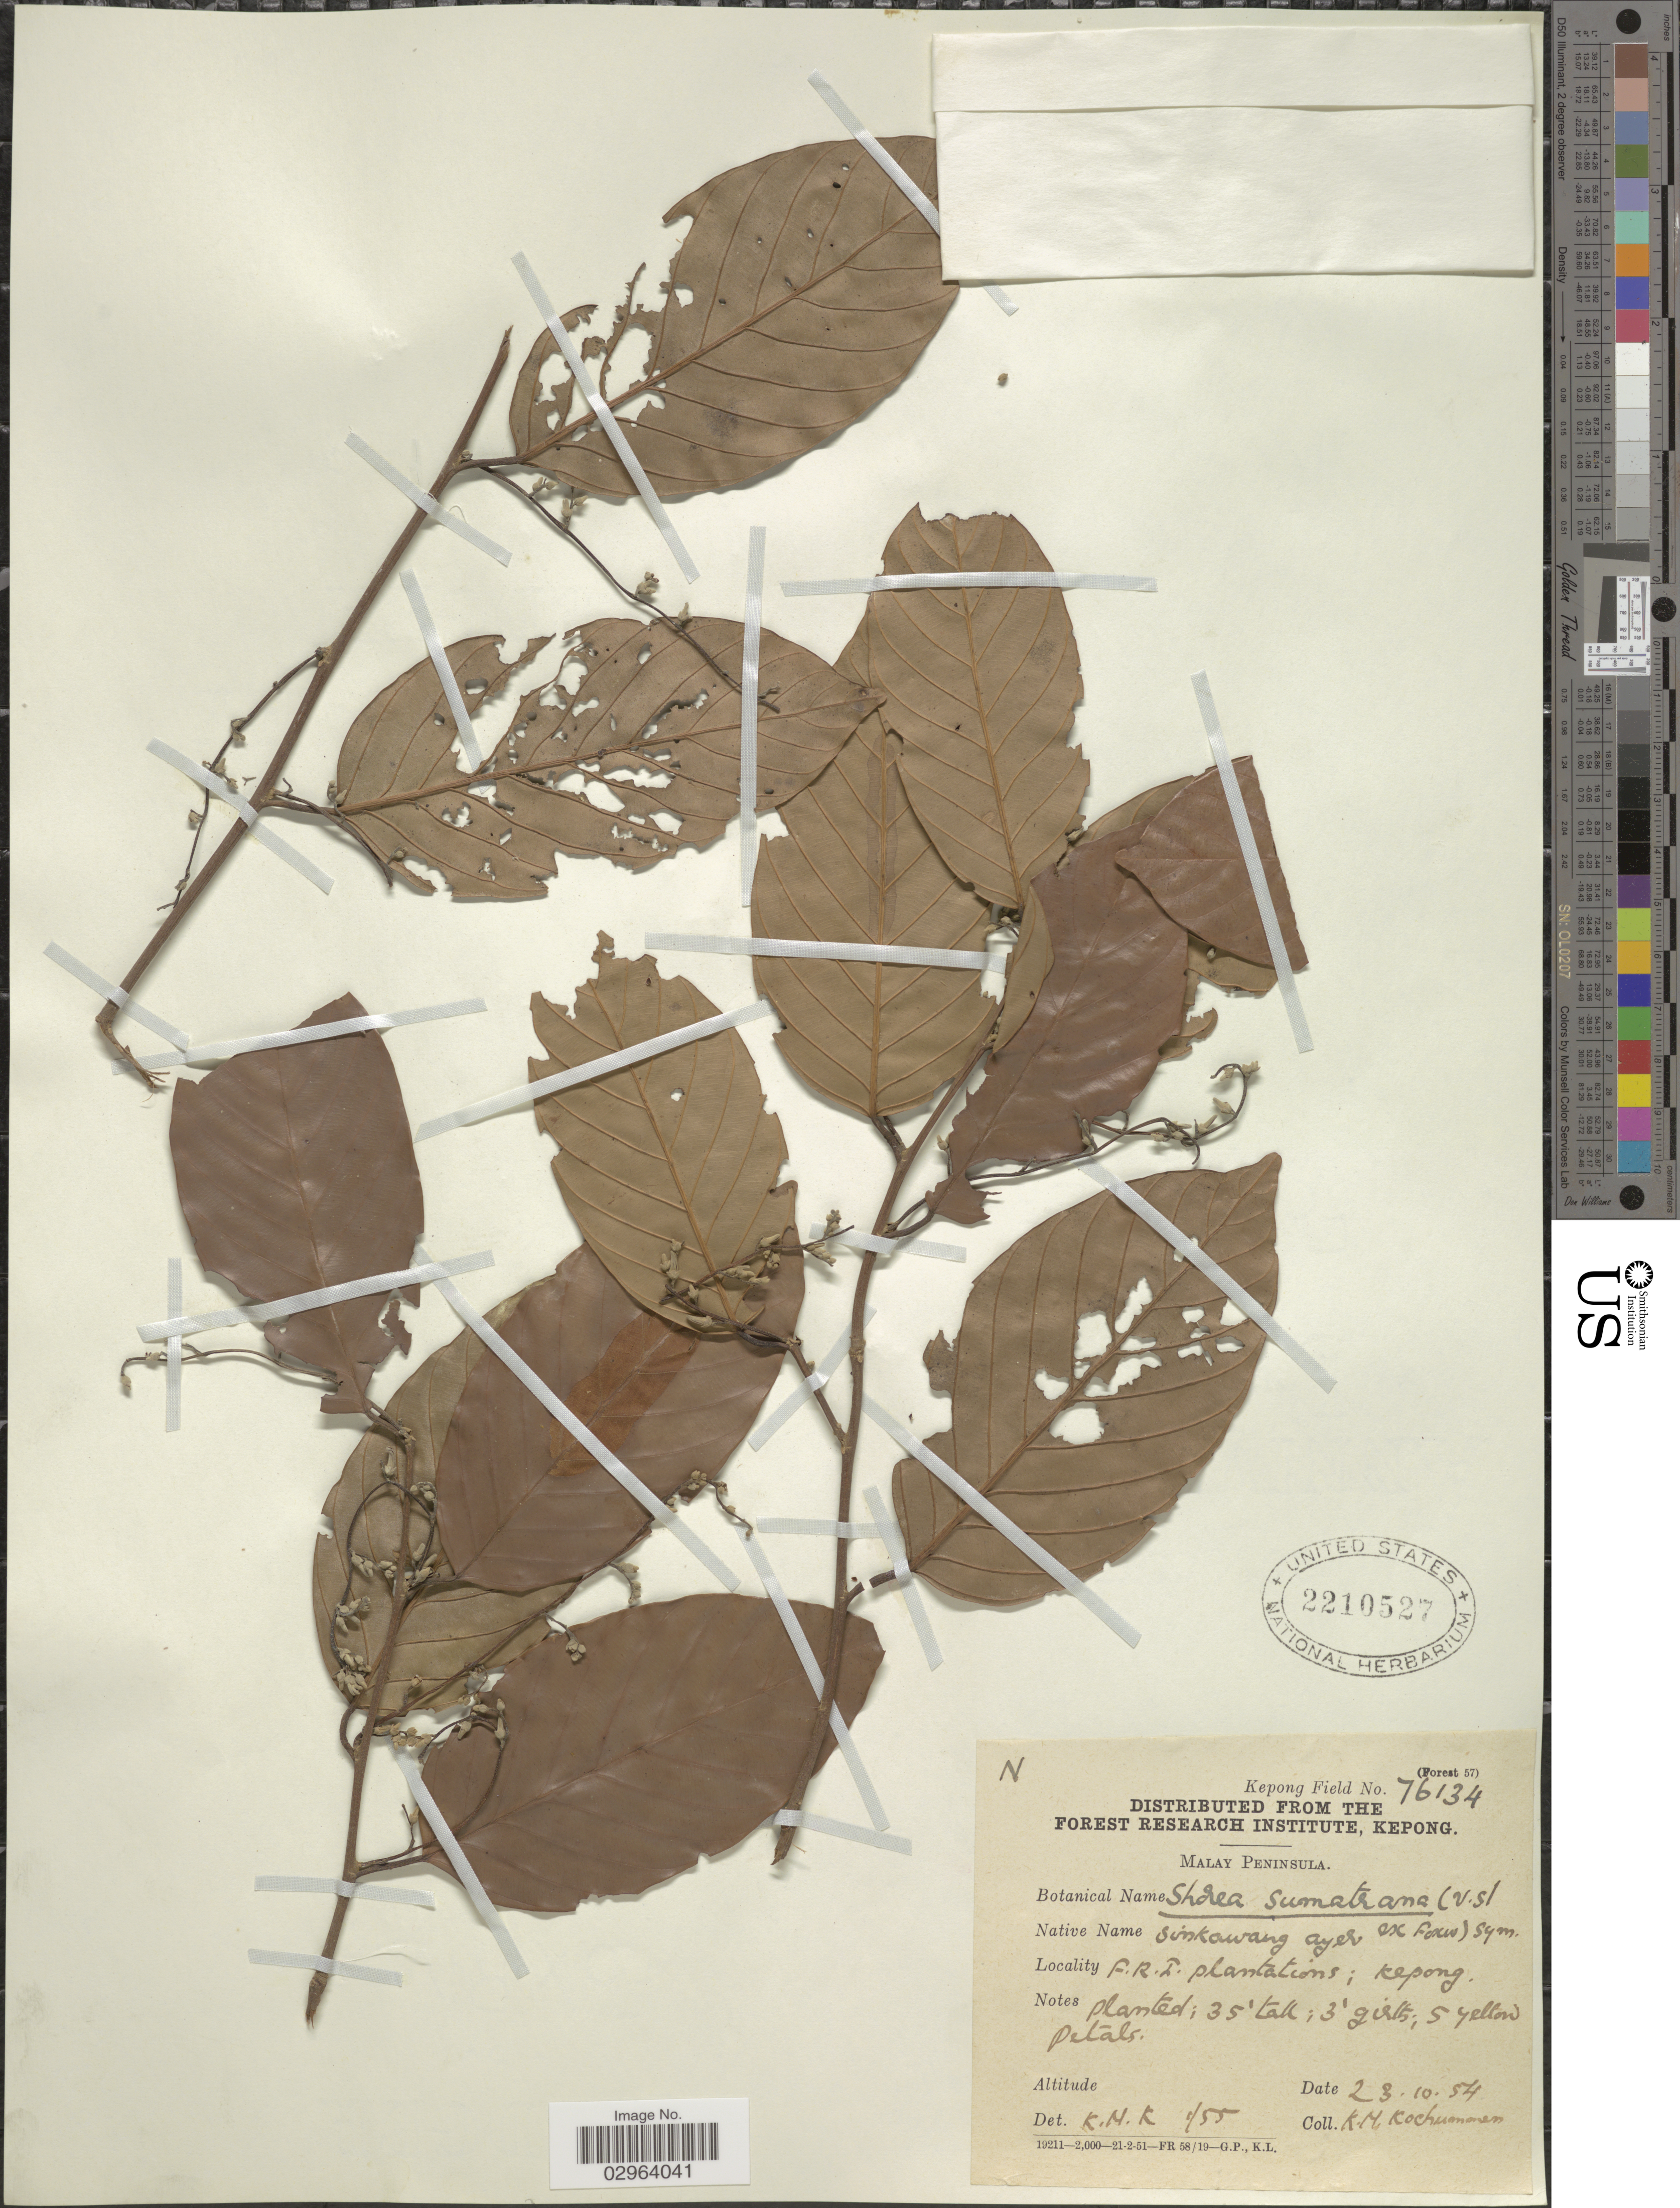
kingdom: Plantae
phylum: Tracheophyta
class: Magnoliopsida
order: Malvales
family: Dipterocarpaceae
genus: Shorea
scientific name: Shorea sumatrana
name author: (Slooten) Desch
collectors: K. Kochummen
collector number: Kepong Field 76134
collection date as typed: Transcribed d/m/y: 23/10/54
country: Malaysia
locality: Malay Peninsula. F.R.I. plantations; Kepong.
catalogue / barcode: US 2210527